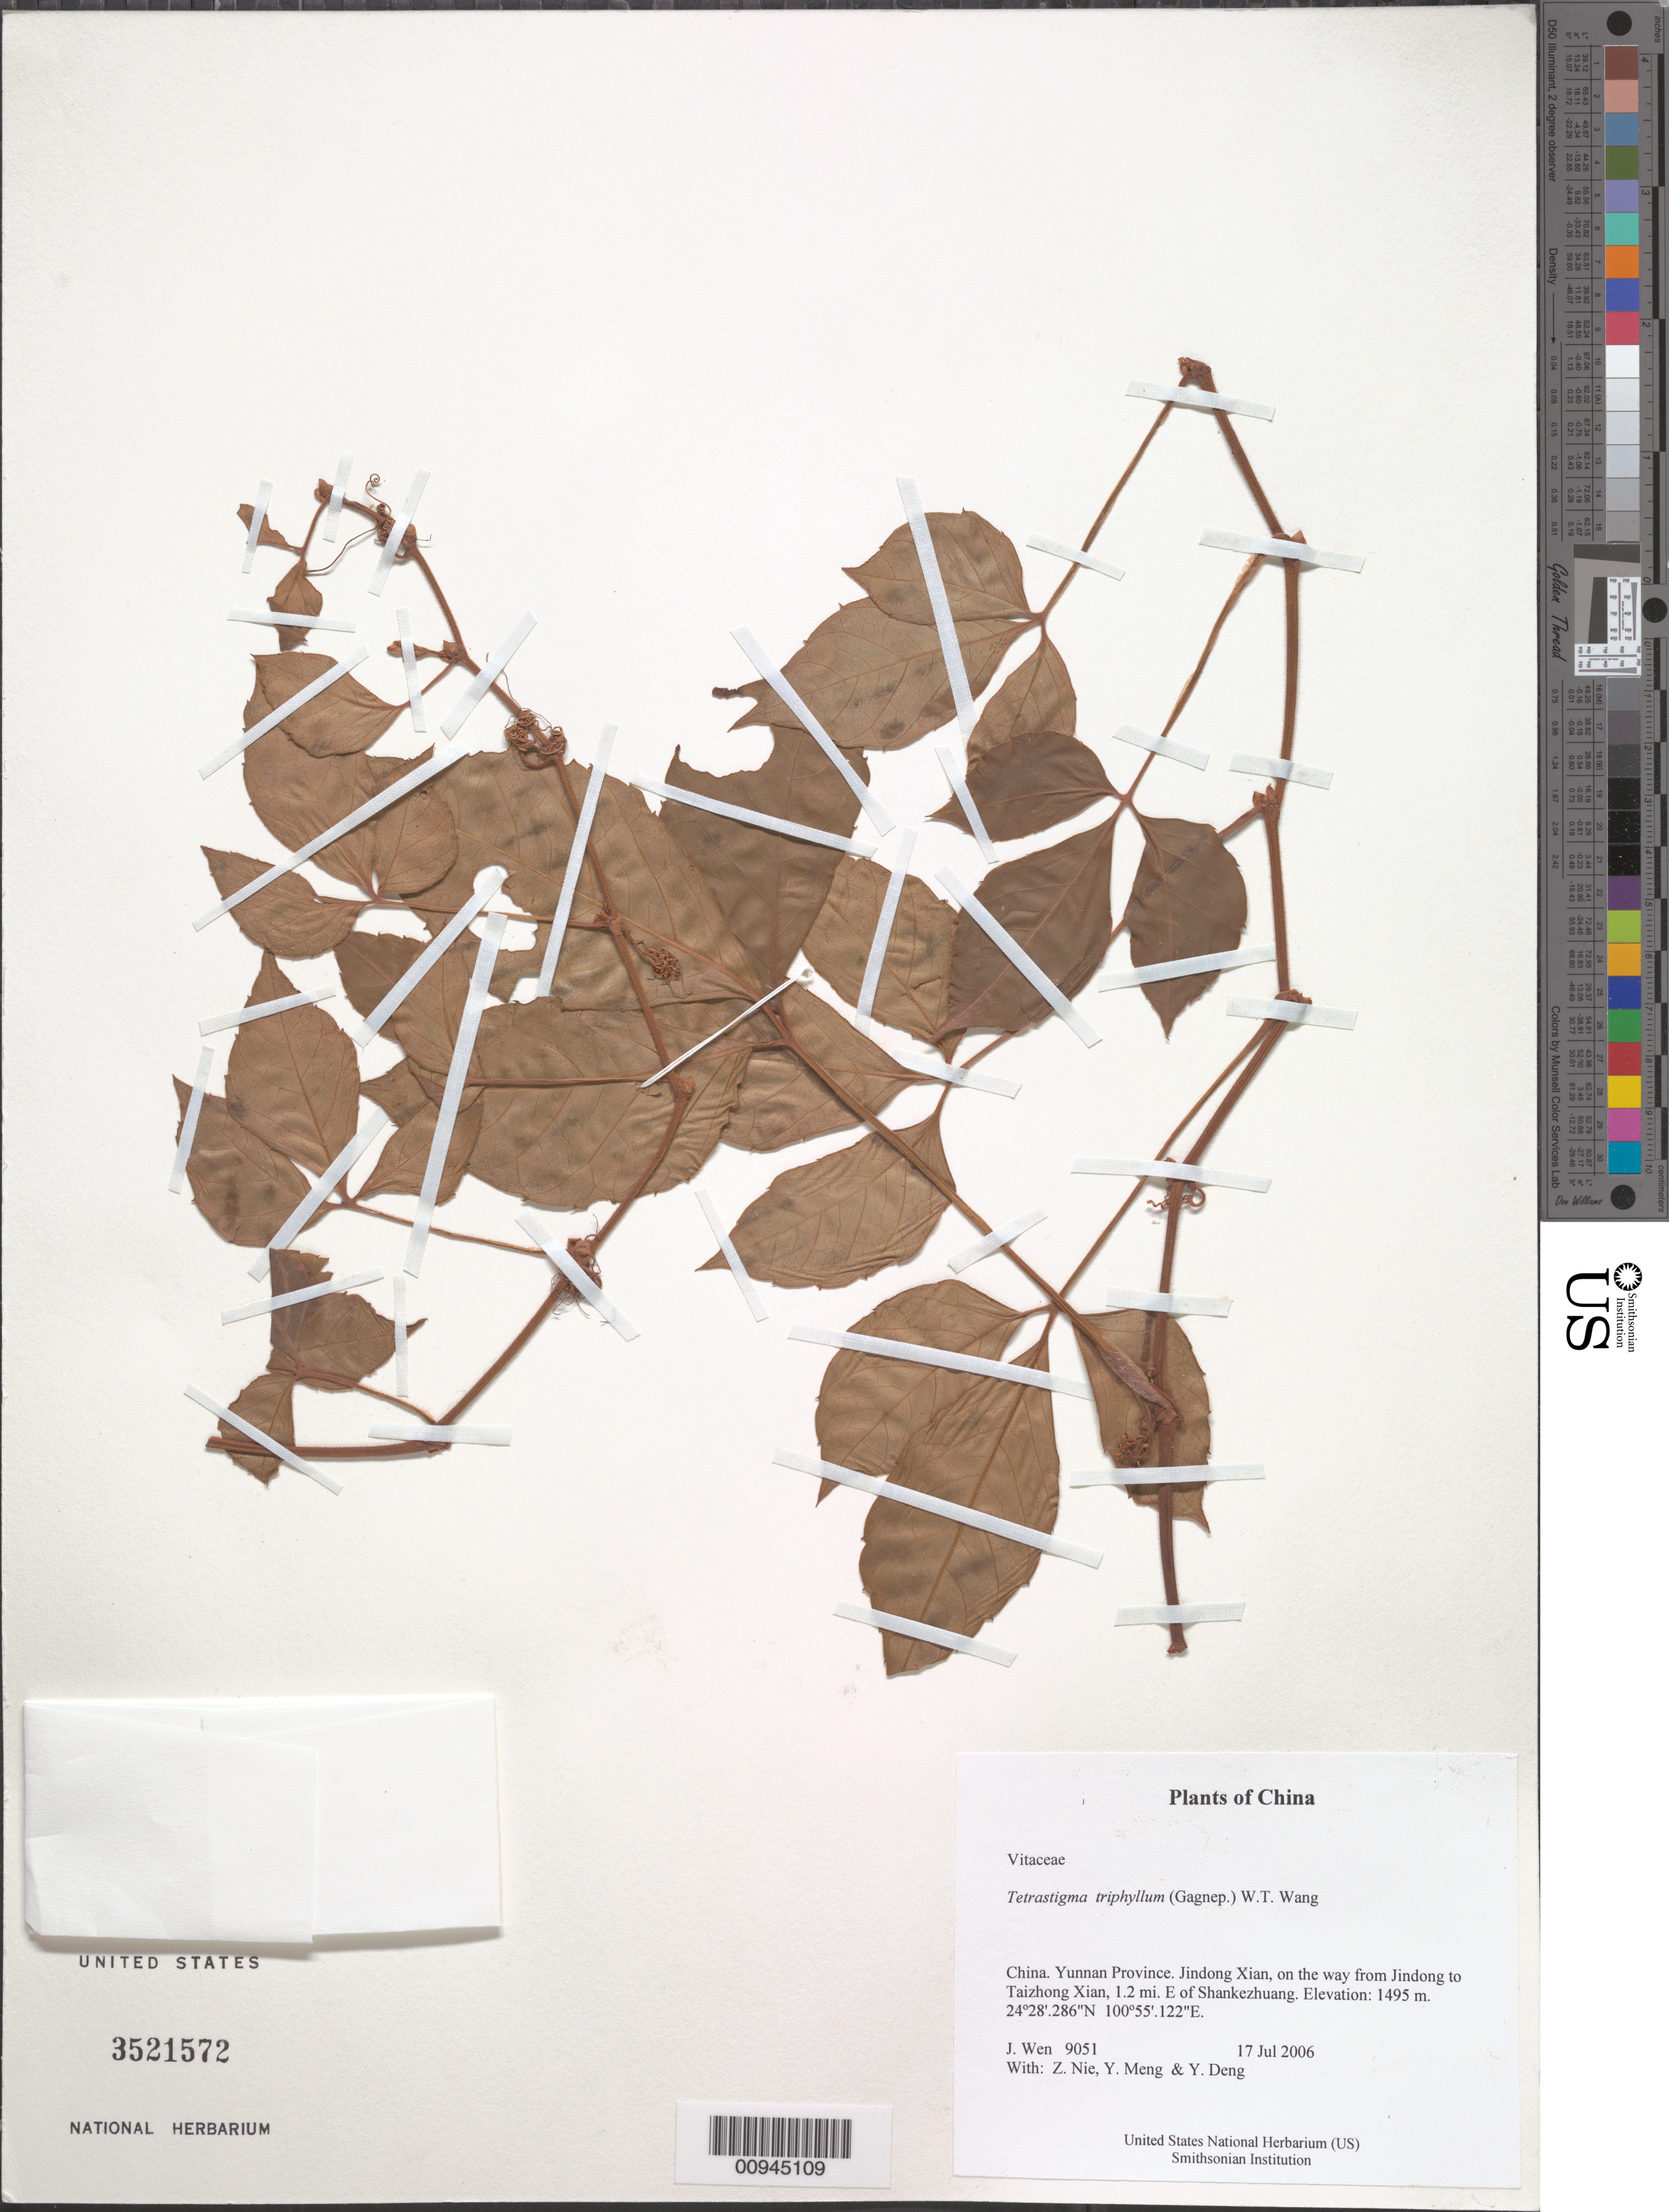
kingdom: Plantae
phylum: Tracheophyta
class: Magnoliopsida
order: Vitales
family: Vitaceae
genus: Tetrastigma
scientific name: Tetrastigma triphyllum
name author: (Gagnep.) W.T. Wang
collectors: J. Wen, Z. Nie, Y. Meng & Y. Deng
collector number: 9051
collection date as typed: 17 Jul 2006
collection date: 2006-07-17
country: China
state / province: Yunnan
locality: Yunnan Province. Jindong Xian, on the way from Jindong to Taizhong Xian, 1.2 mi. E of Shankezhuang.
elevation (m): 1495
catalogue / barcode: US 3521572